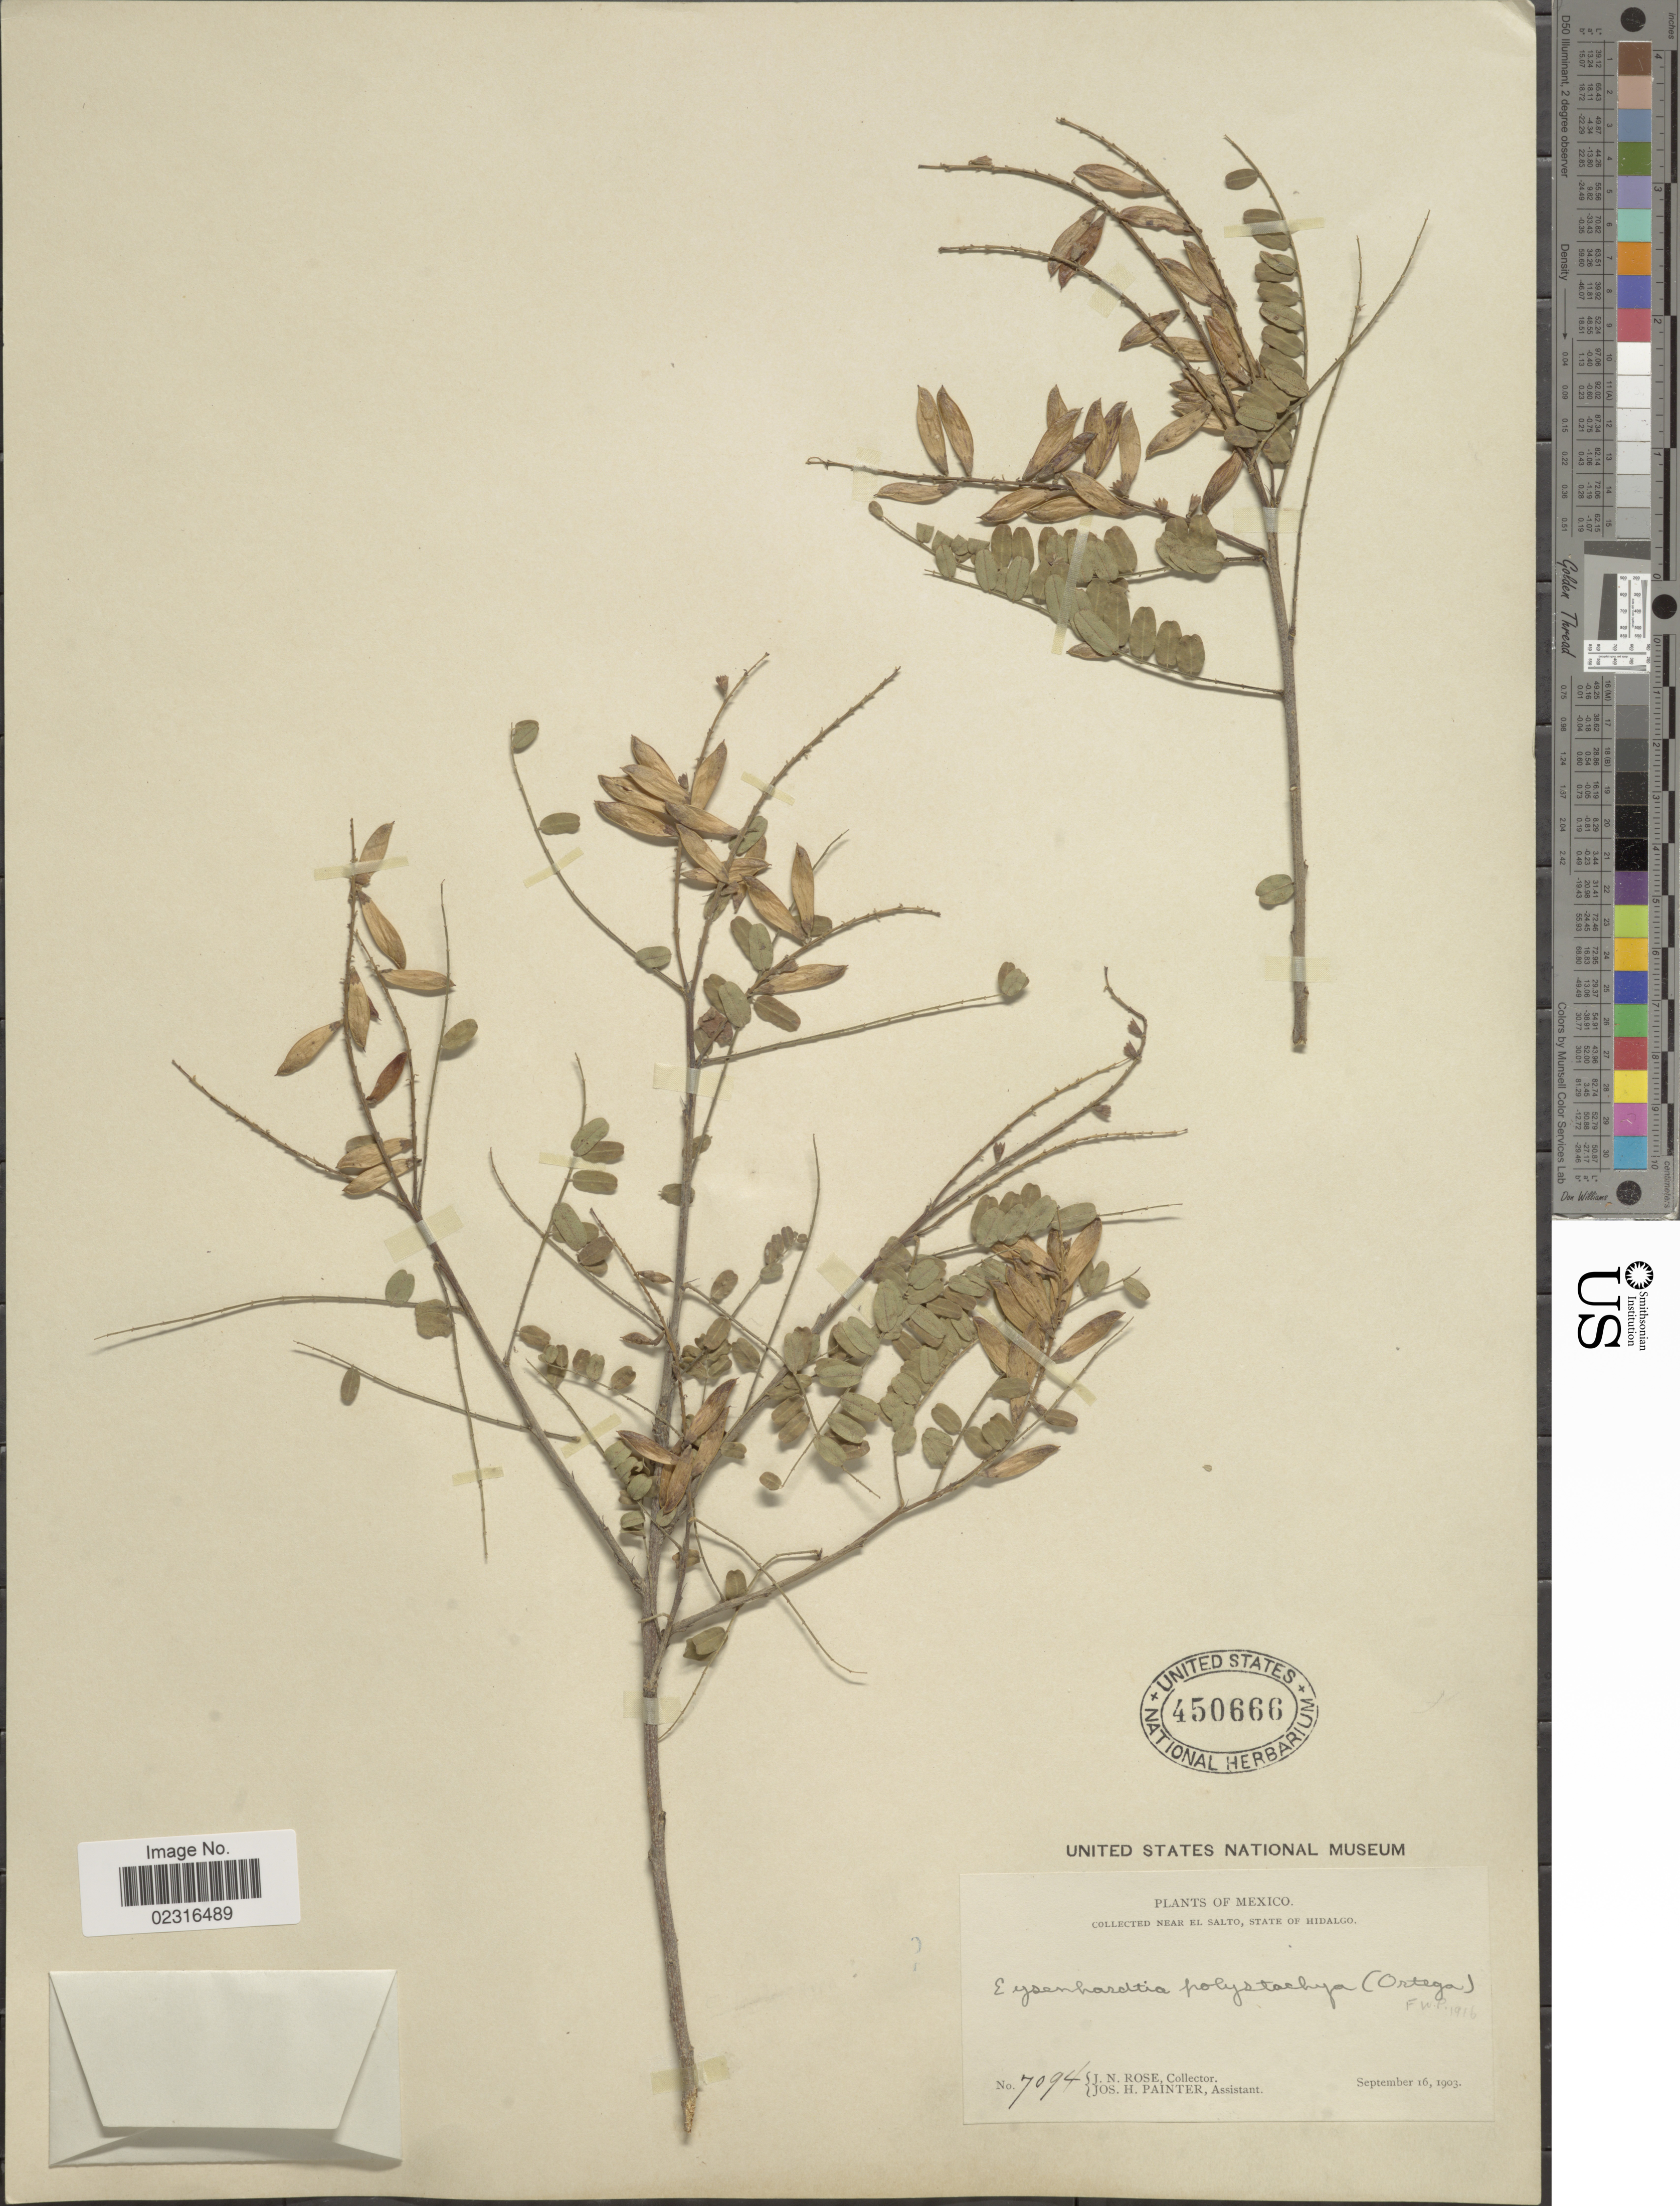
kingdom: Plantae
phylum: Tracheophyta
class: Magnoliopsida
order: Fabales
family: Fabaceae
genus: Eysenhardtia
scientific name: Eysenhardtia polystachya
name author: (Ortega) Sarg.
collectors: J. N. Rose & J. H. Painter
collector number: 7094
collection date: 1903-09-16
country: Mexico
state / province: Hidalgo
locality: Near El Salto.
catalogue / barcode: US 450666